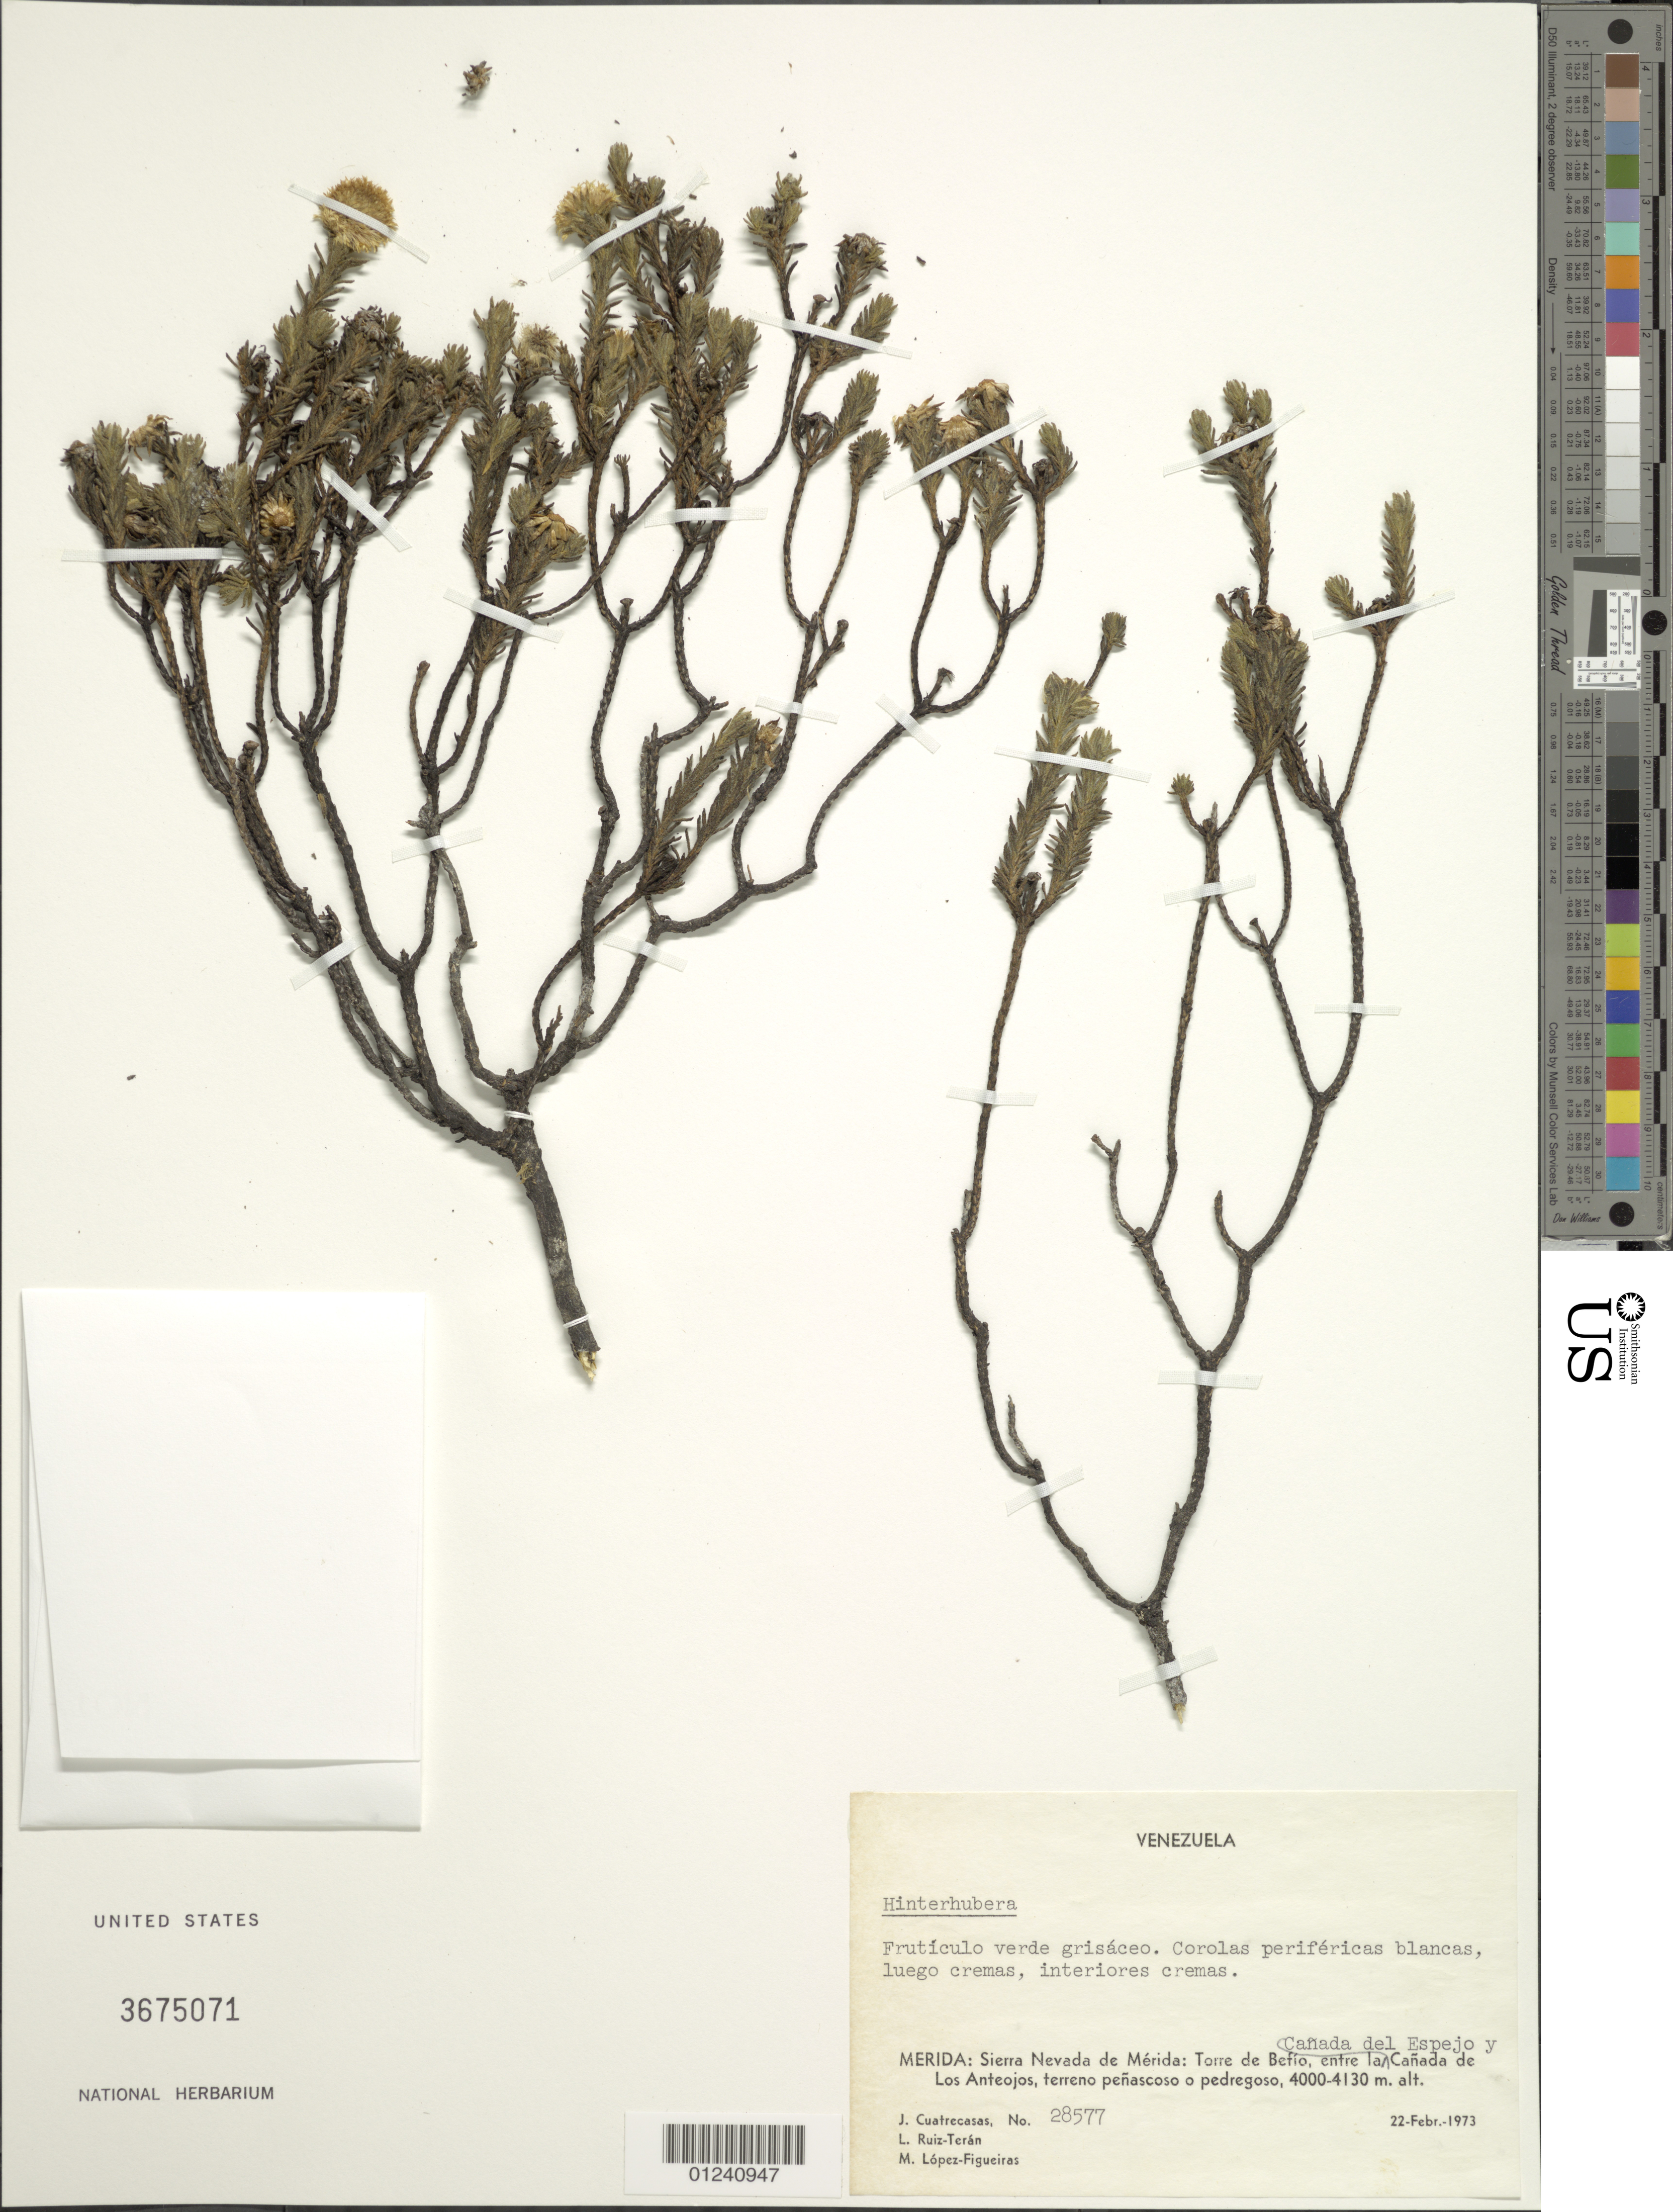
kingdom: Plantae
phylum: Tracheophyta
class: Magnoliopsida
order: Asterales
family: Asteraceae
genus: Hinterhubera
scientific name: Hinterhubera sp.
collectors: J. Cuatrecasas, L. E. Ruíz-Terán & M. López Figueiras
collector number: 28577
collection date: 1973-02-22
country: Venezuela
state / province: Mérida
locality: Sierra Nevada de Mérida: Torre de Befío, entre la Cañada del Espejo y Cañada de Los Anteojos,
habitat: terreno penascoso o pedregoso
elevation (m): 4000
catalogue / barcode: US 3675071